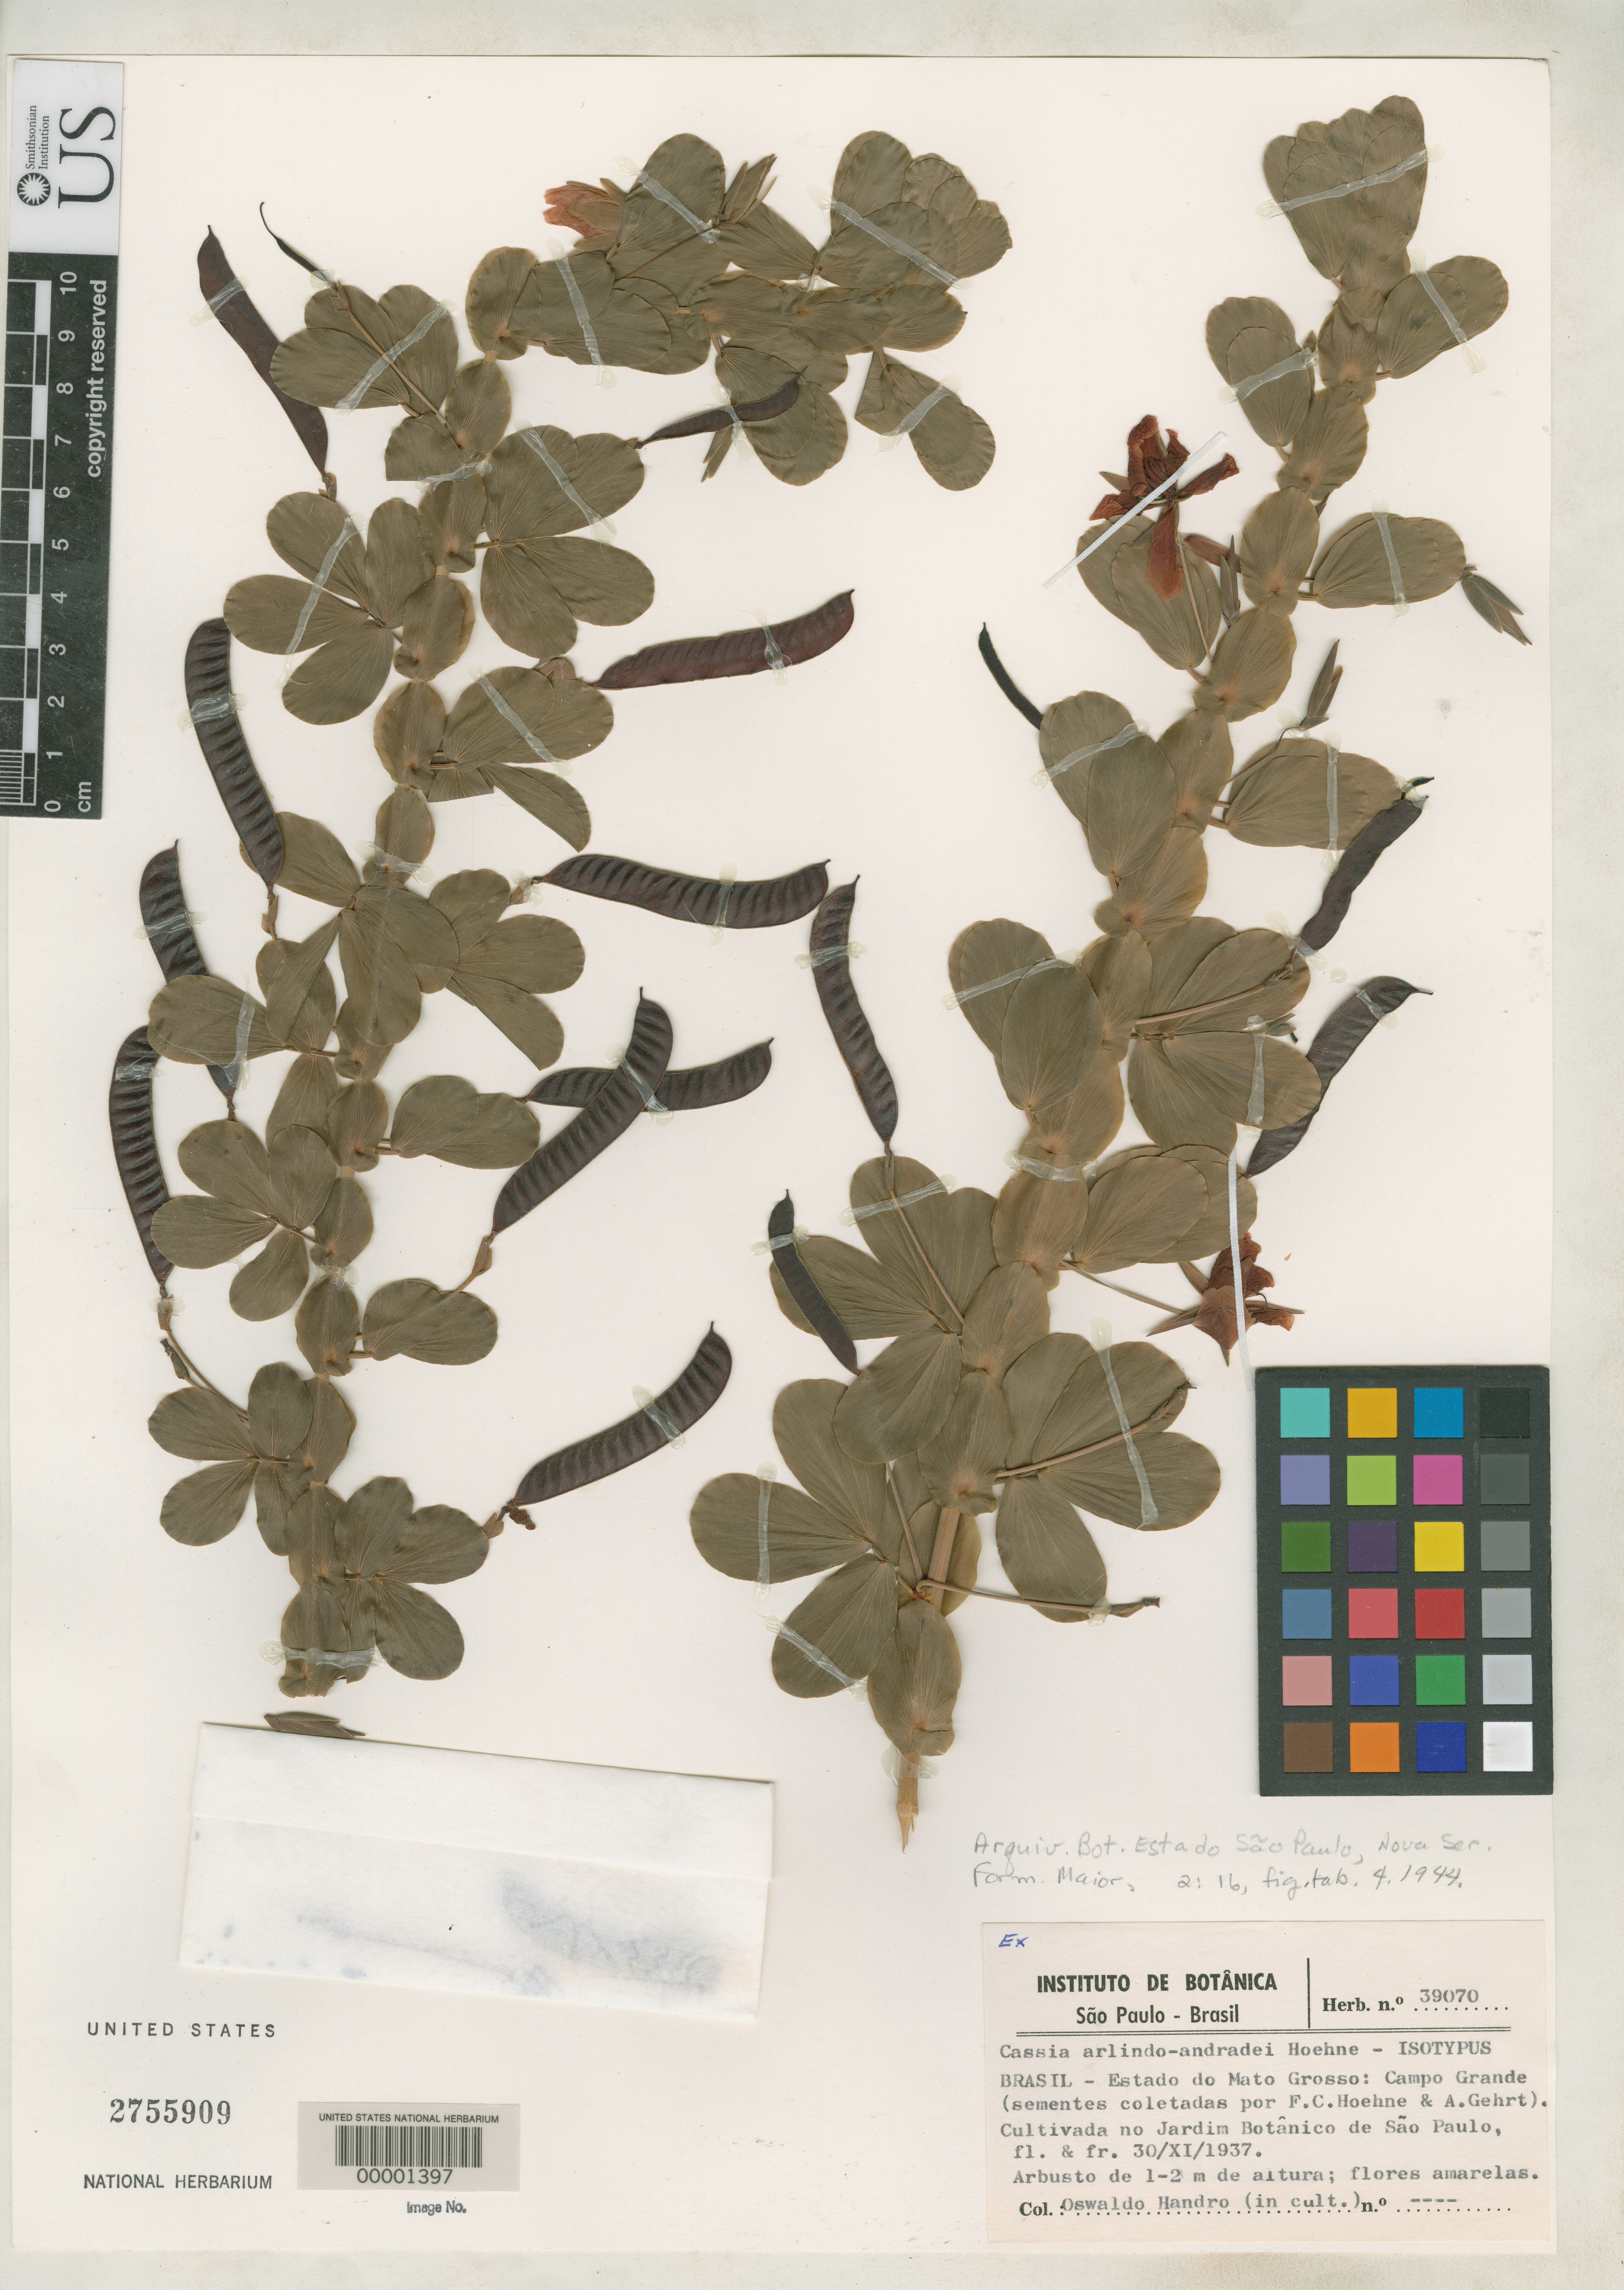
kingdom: Plantae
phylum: Tracheophyta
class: Magnoliopsida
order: Fabales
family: Fabaceae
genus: Cassia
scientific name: Cassia arlindo-andradei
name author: Hoehne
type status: Isotype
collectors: ex herb. Inst. Bot. S. Paulo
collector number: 39070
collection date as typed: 30 Nov 1937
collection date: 1937-11-30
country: Brazil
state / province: Mato Grosso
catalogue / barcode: US 2755909